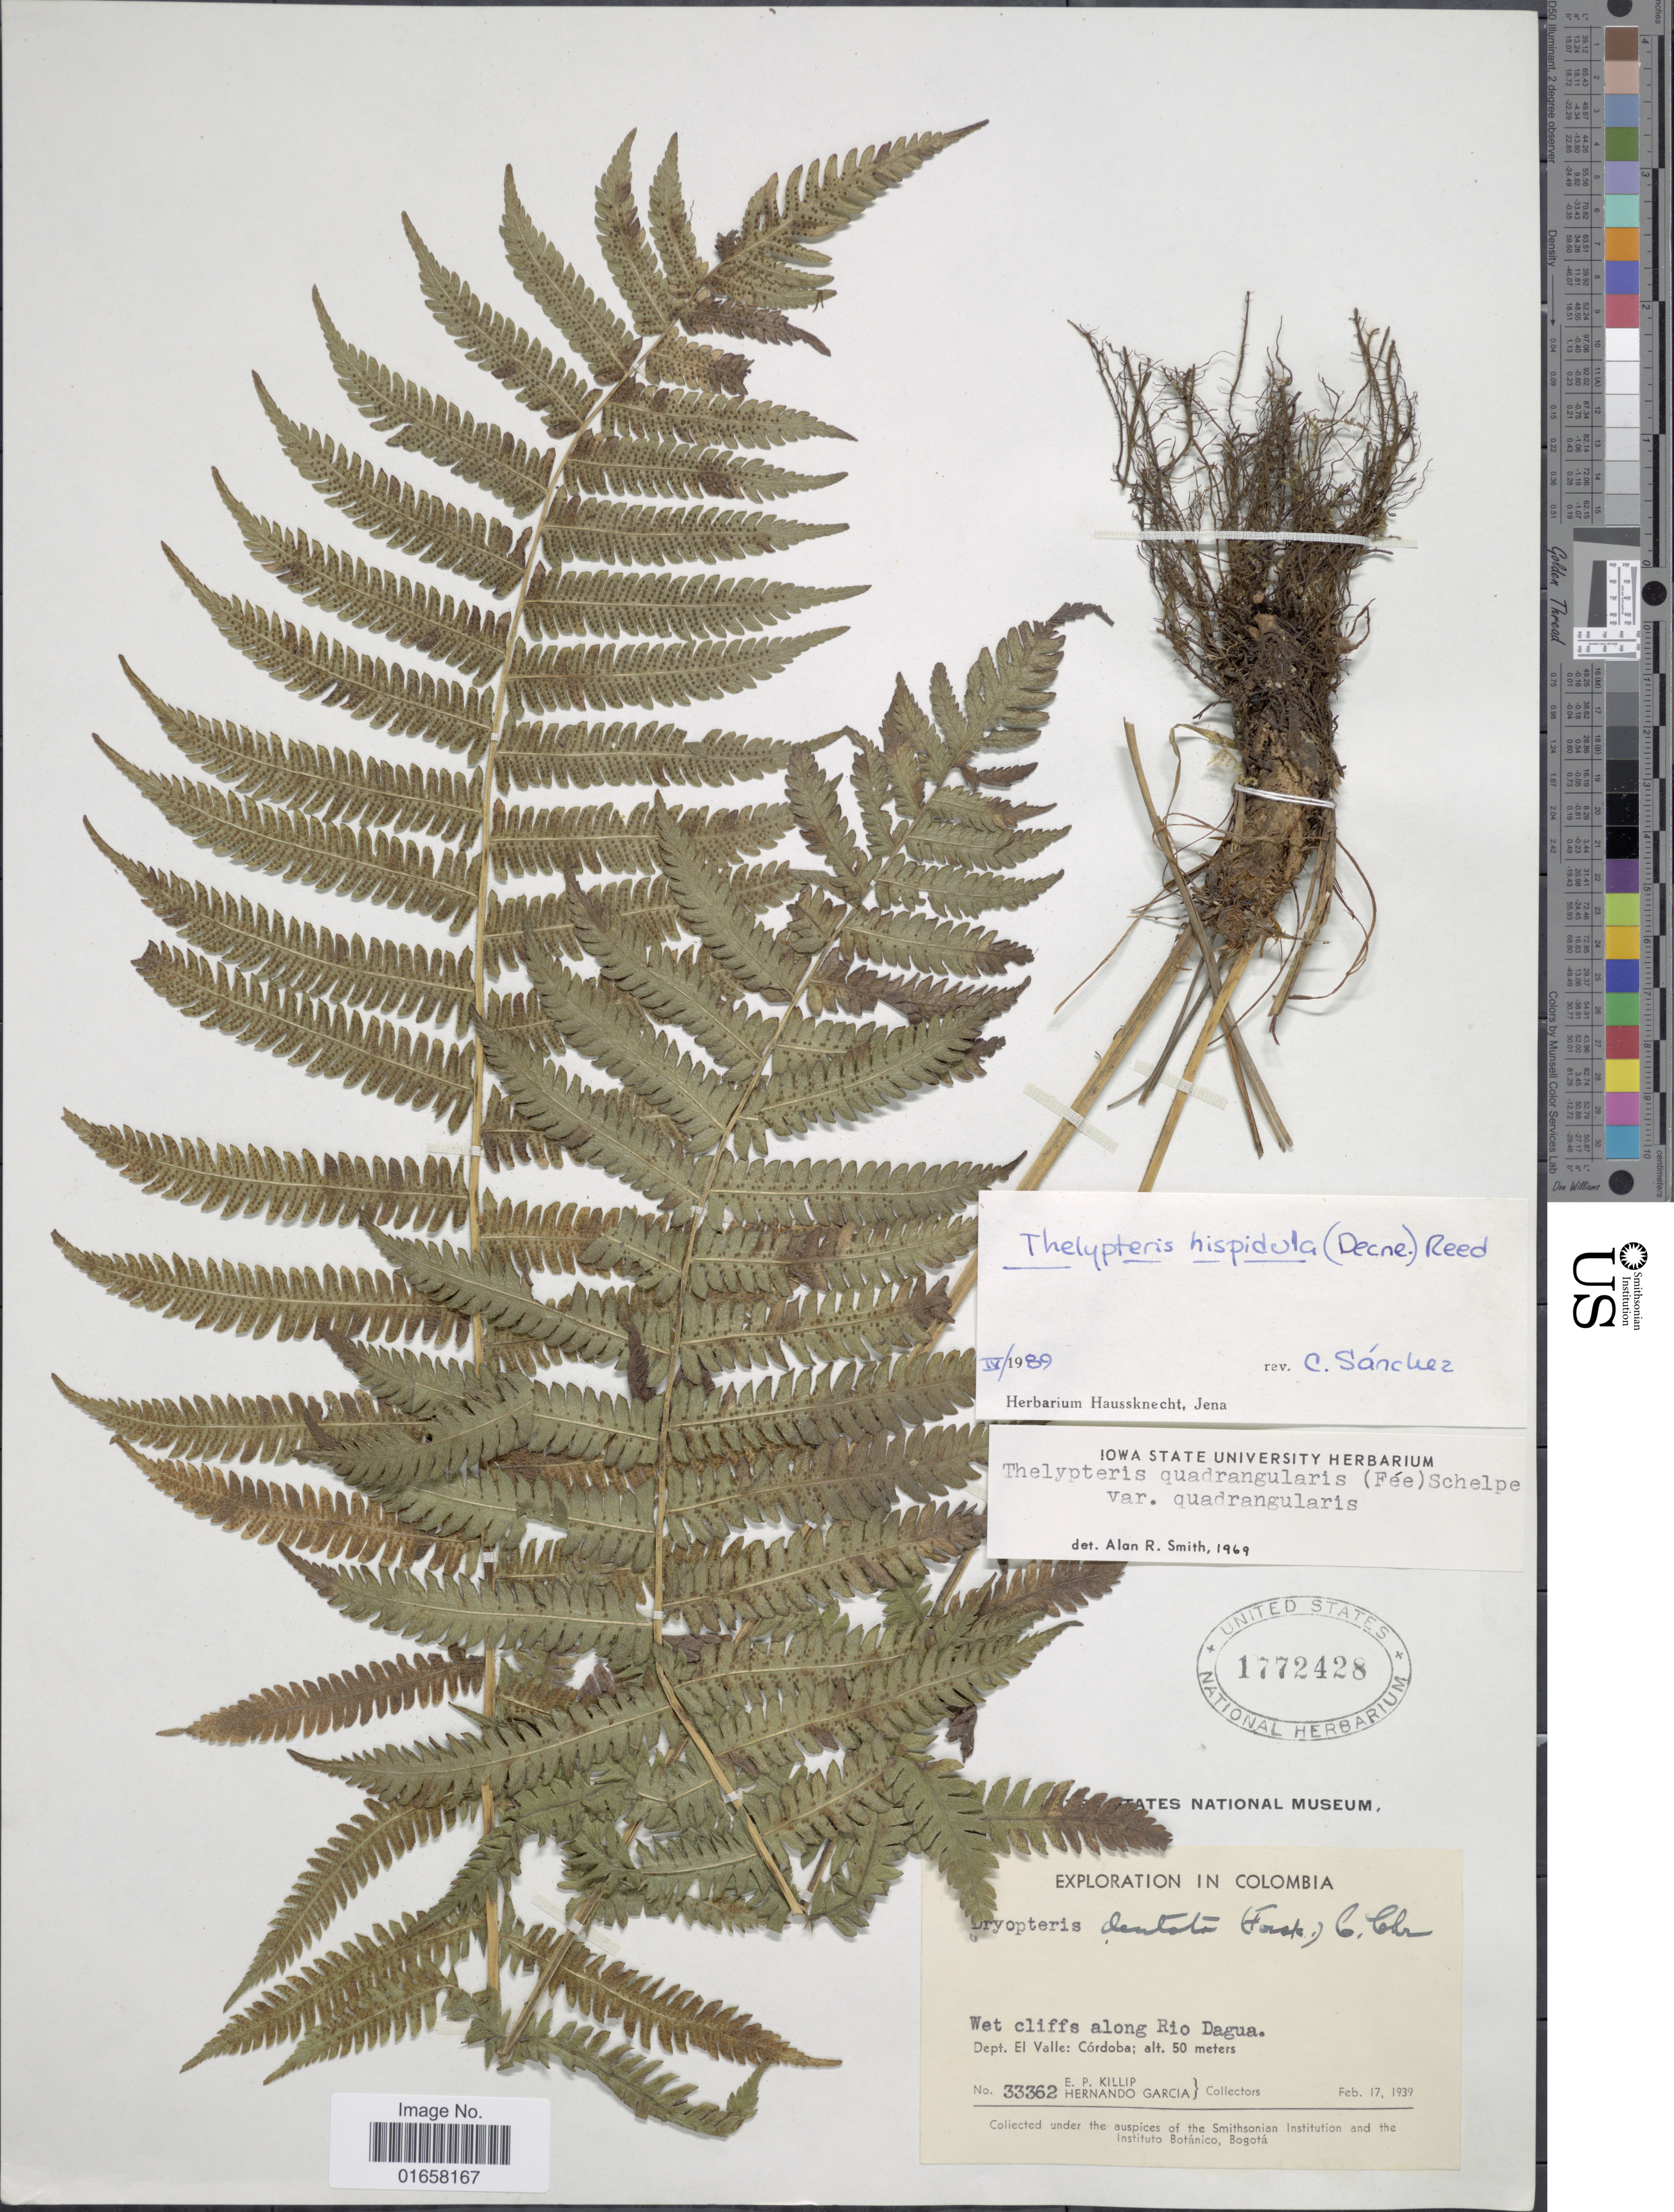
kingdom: Plantae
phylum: Tracheophyta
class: Polypodiopsida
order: Polypodiales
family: Thelypteridaceae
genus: Christella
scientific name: Christella hispidula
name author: (Decne.) Holttum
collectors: E. P. Killip & H. Garcia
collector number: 33362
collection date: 1939-02-17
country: Colombia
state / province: Valle del Cauca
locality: Dept. El Valle. Cordoba. Wet cliffs along Rio Dagua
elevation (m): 50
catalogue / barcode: US 1772428